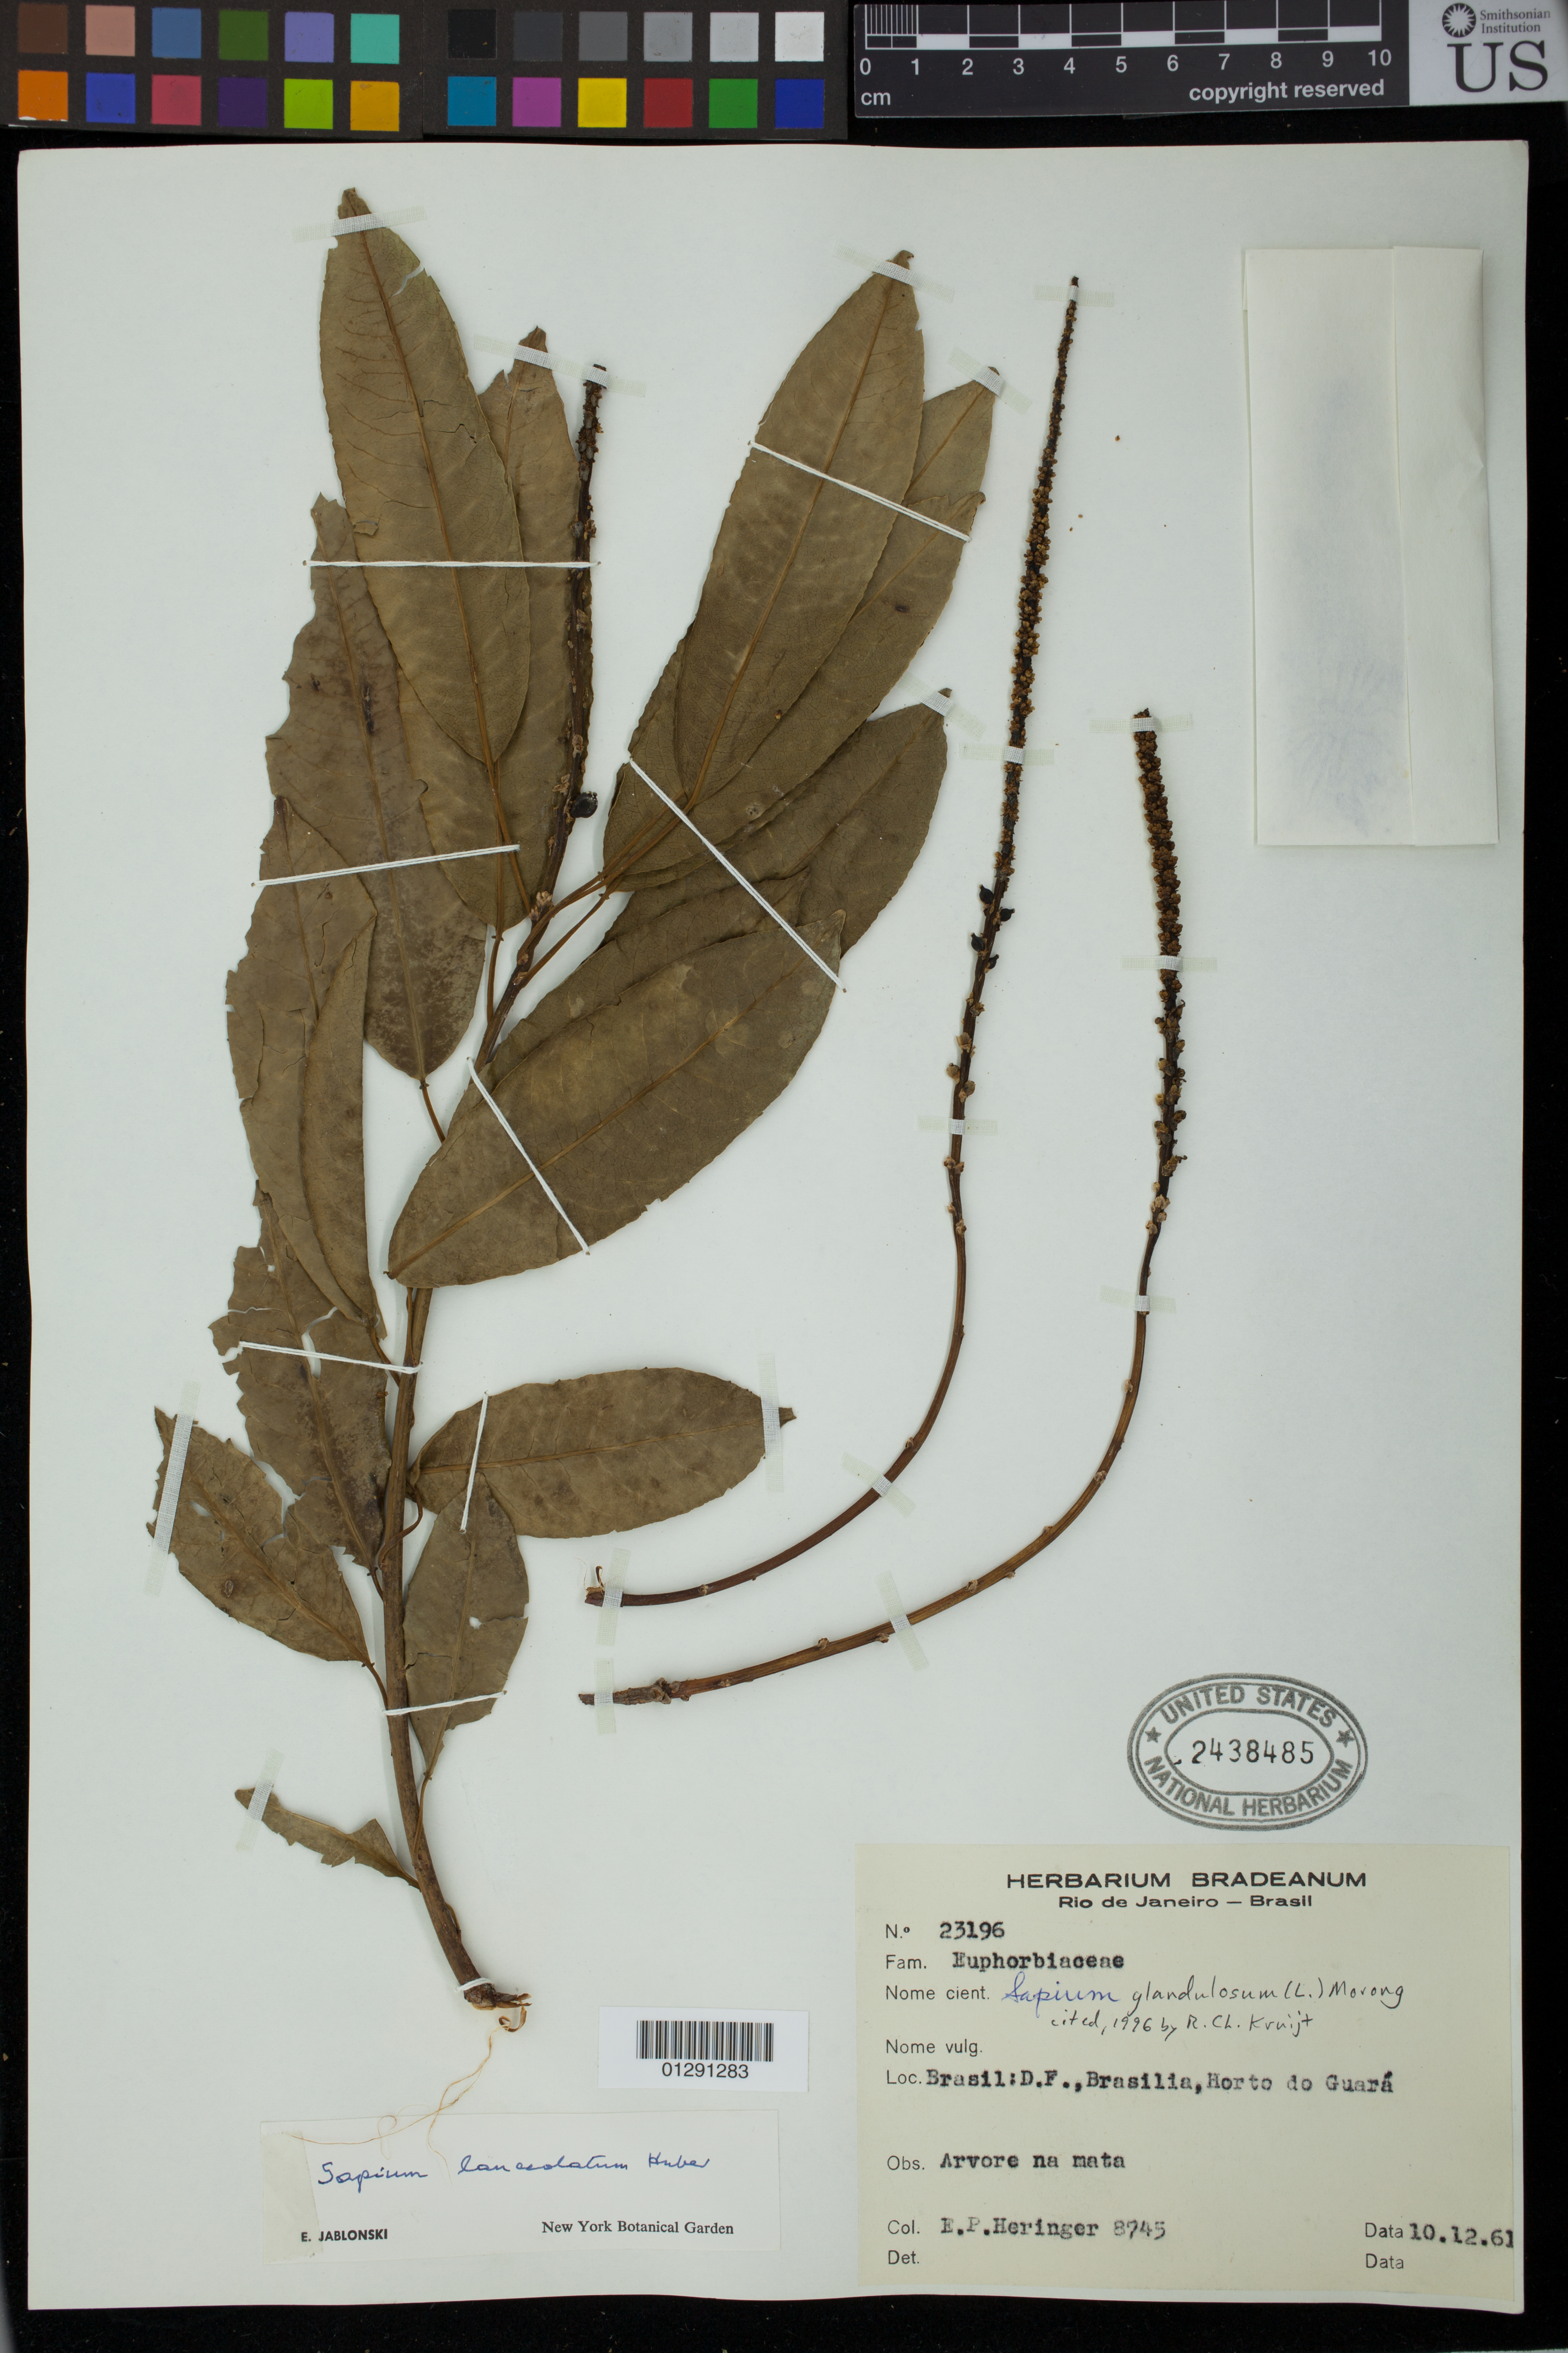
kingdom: Plantae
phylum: Tracheophyta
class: Magnoliopsida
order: Malpighiales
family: Euphorbiaceae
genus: Sapium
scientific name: Sapium glandulatum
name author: (Vell.) Pax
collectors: E. P. Heringer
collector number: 8475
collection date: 1961-12-10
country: Brazil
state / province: Distrito Federal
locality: D.F., Brasilia, Horto do Guara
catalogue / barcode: US 2438485